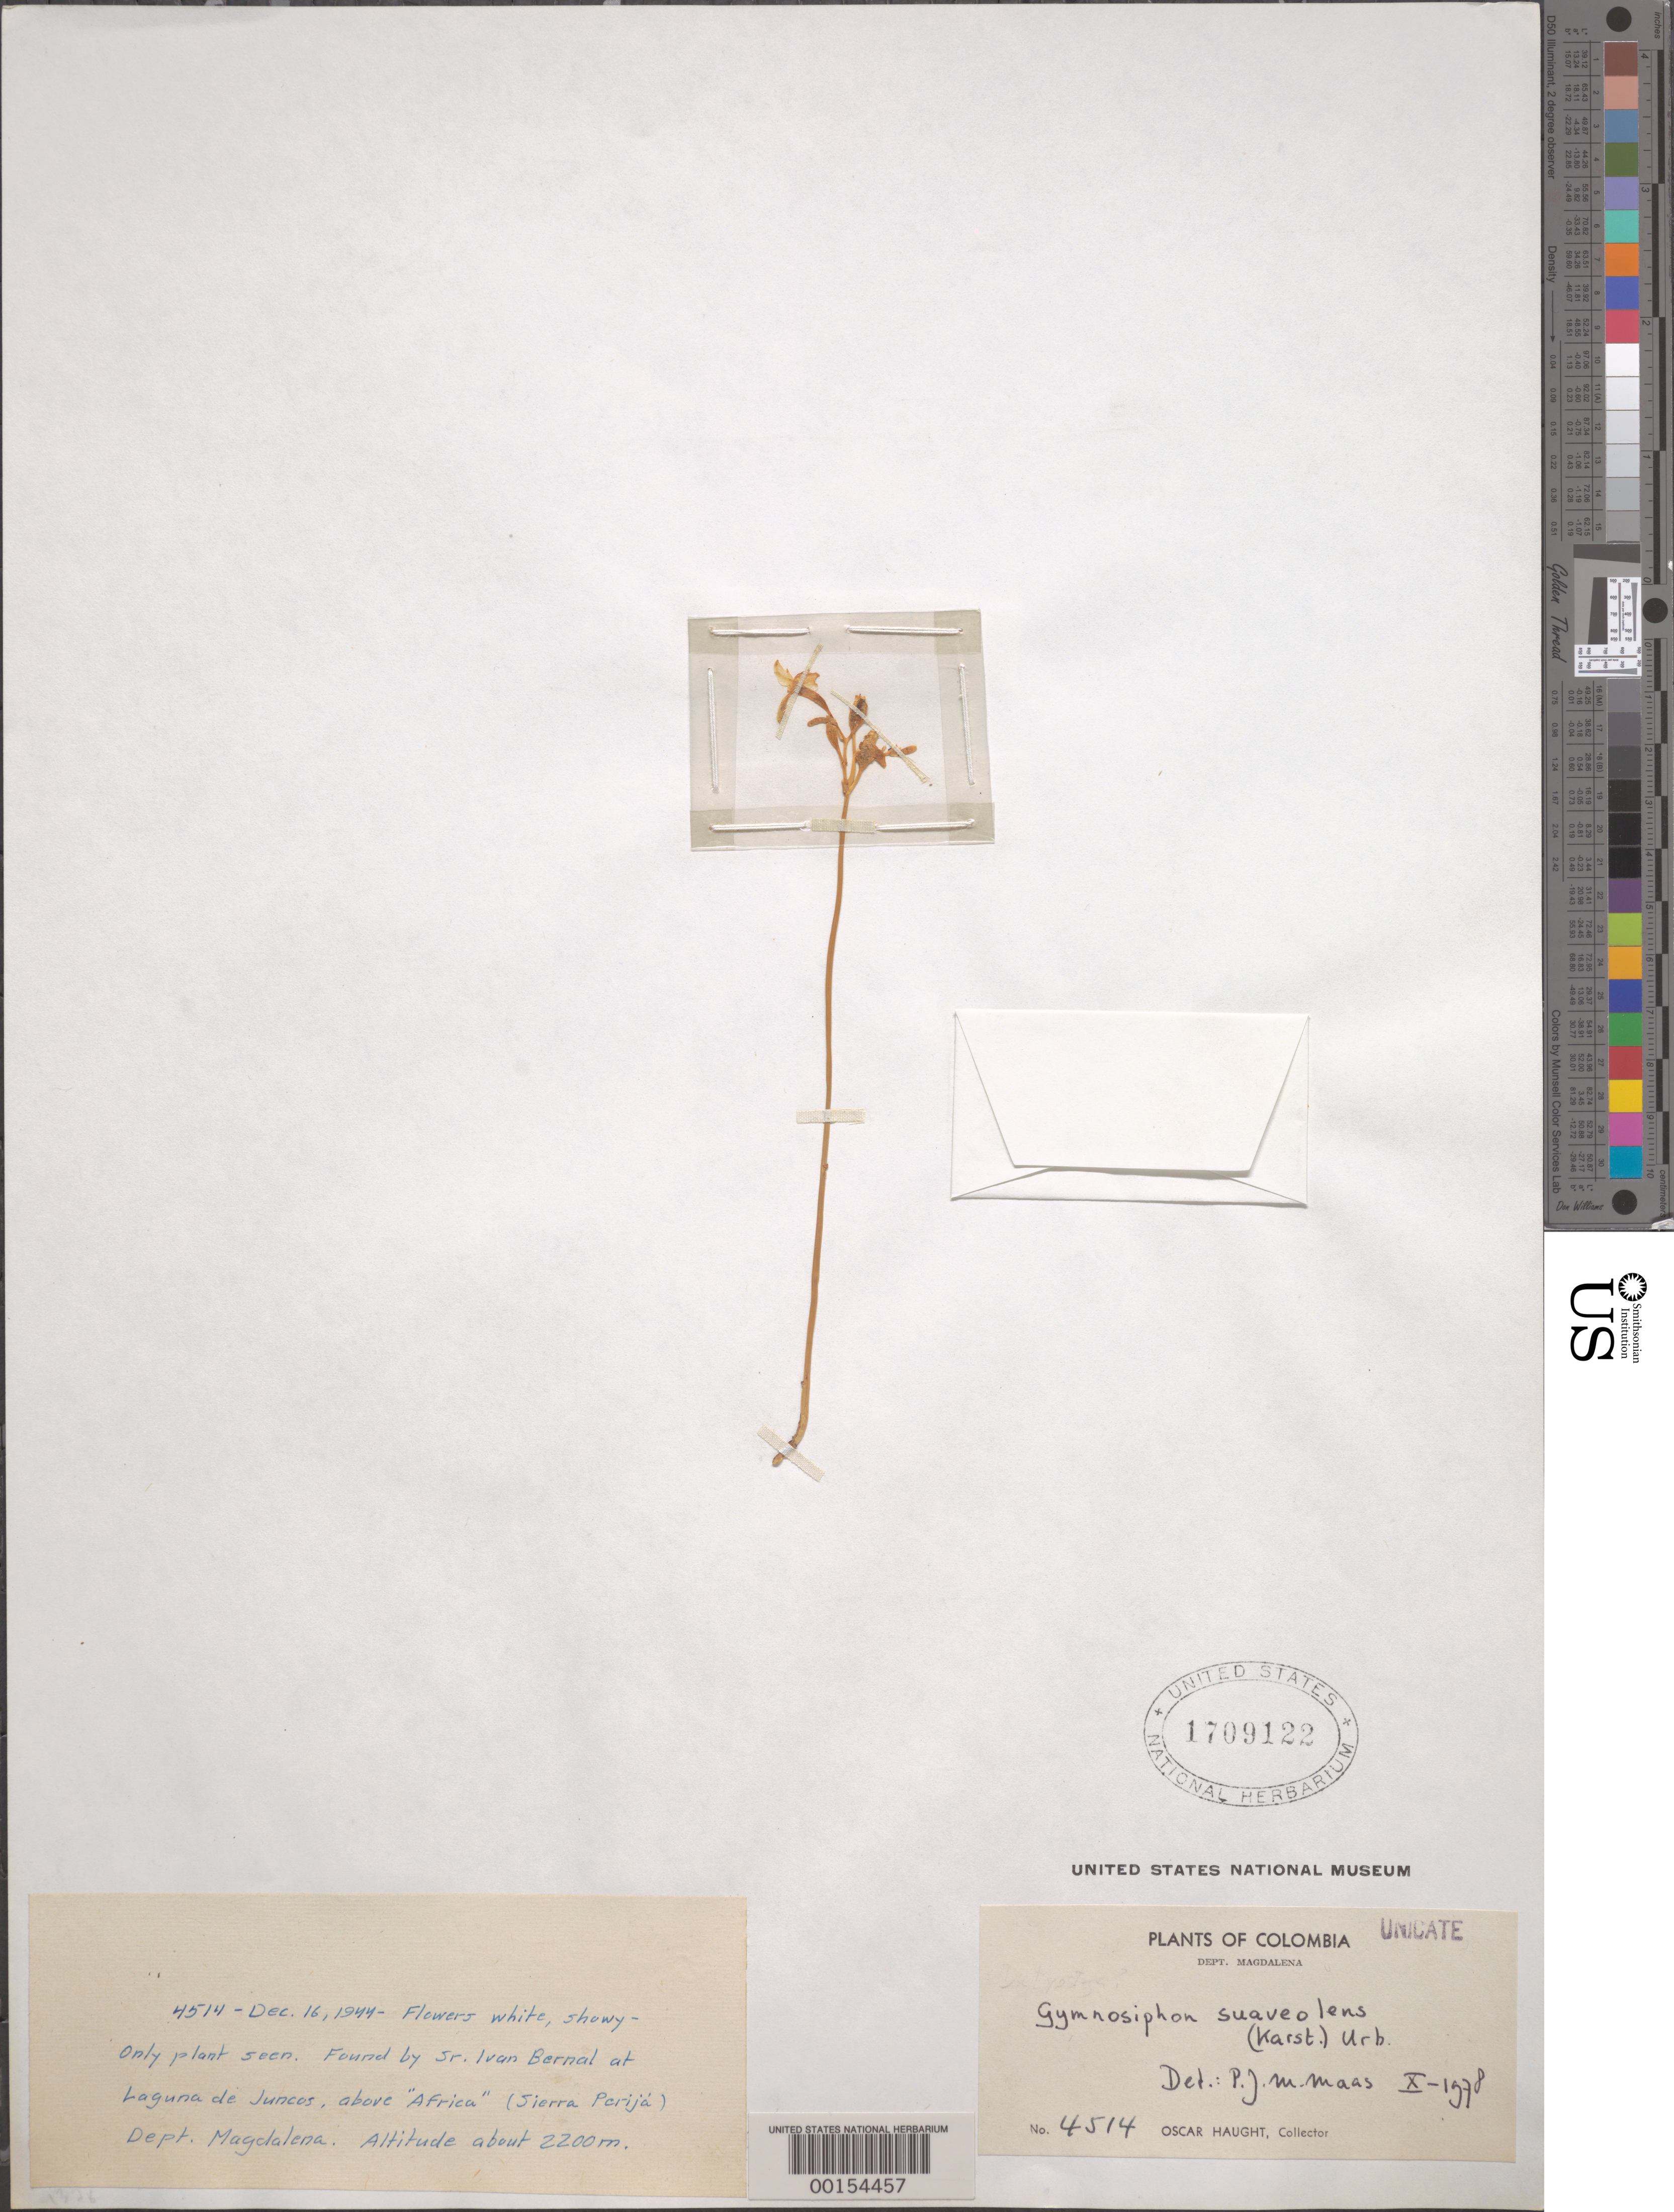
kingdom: Plantae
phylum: Tracheophyta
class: Liliopsida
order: Dioscoreales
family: Burmanniaceae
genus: Gymnosiphon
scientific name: Gymnosiphon suaveolens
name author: (H. Karst.) Urb.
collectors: O. L. Haught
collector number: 4514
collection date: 1944-12-16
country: Colombia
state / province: Magdalena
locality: At Laguna de Juncos, above "Africa" (Sierra Perijá). Dept. Magdalena.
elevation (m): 2200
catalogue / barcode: US 1709122